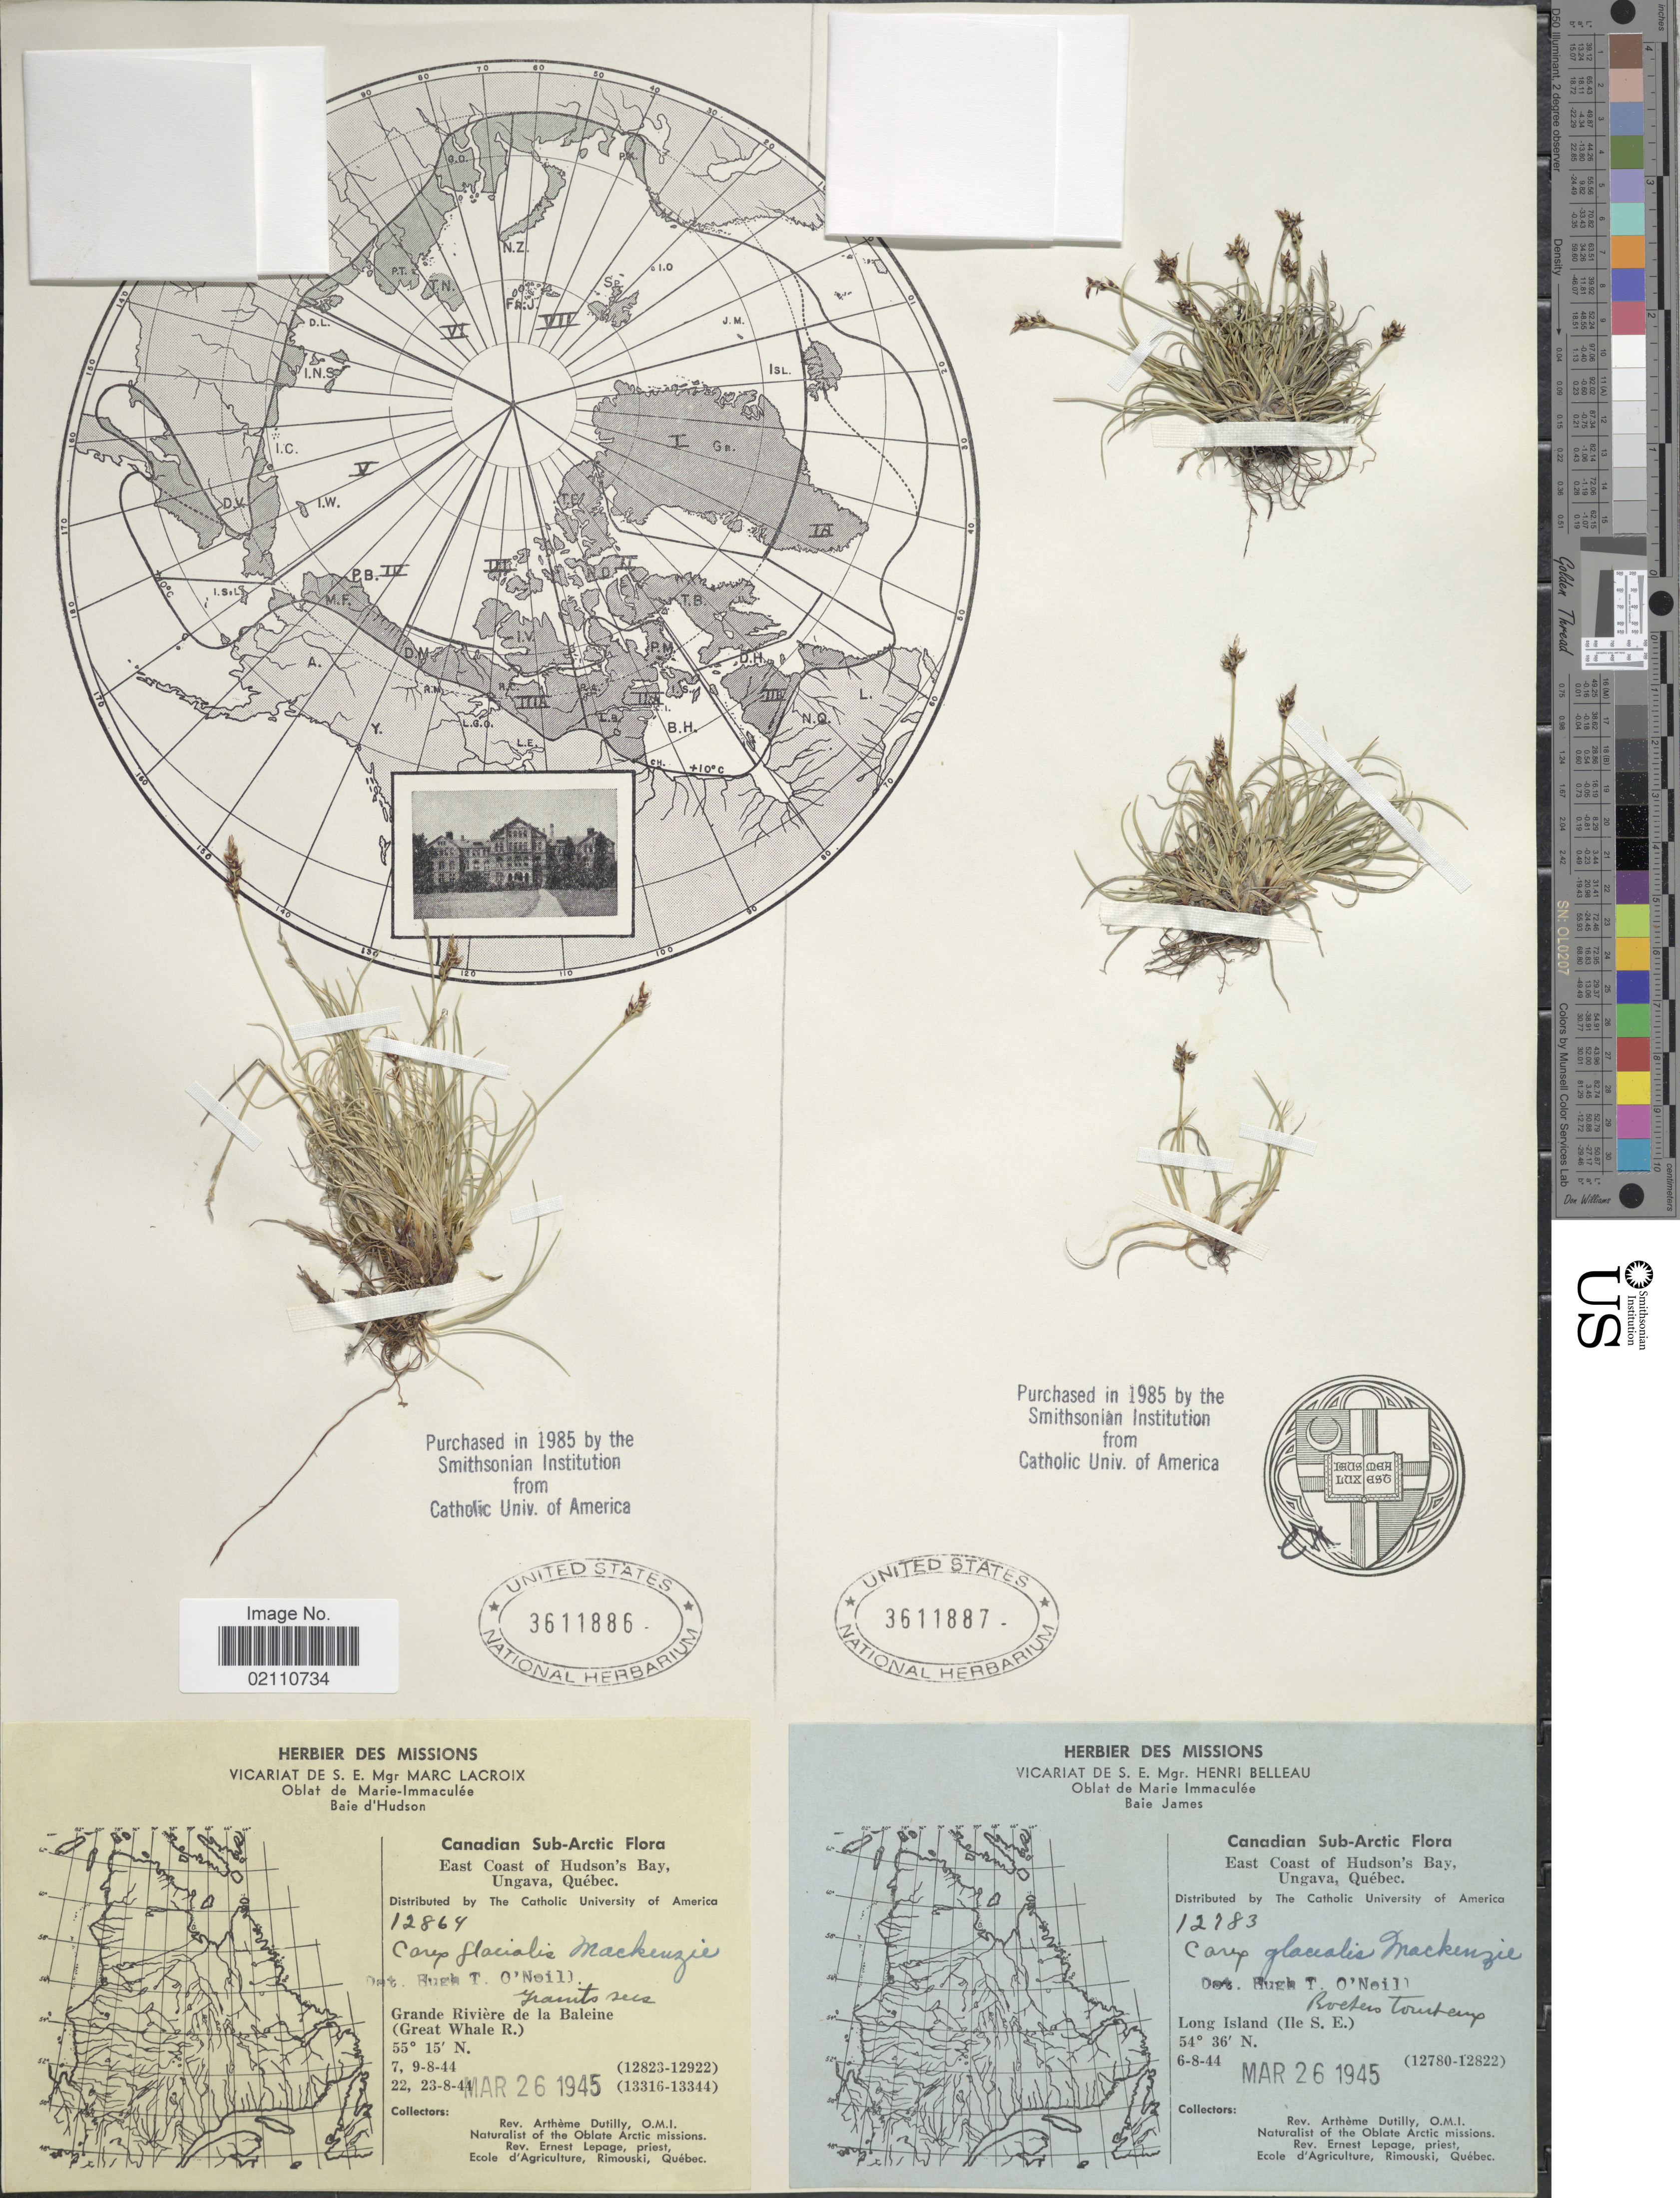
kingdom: Plantae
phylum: Tracheophyta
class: Liliopsida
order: Poales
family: Cyperaceae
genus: Carex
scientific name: Carex glacialis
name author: Mack.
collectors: A. Dutilly & E. Lepage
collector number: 12783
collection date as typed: Transcribed d/m/y: 6/8/44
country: Canada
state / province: Quebec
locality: Canadian Sub-Arctic, East Coast of Hudson Bay, Ungava, Long Island (Ile S.E.)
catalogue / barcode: US 3611887-2